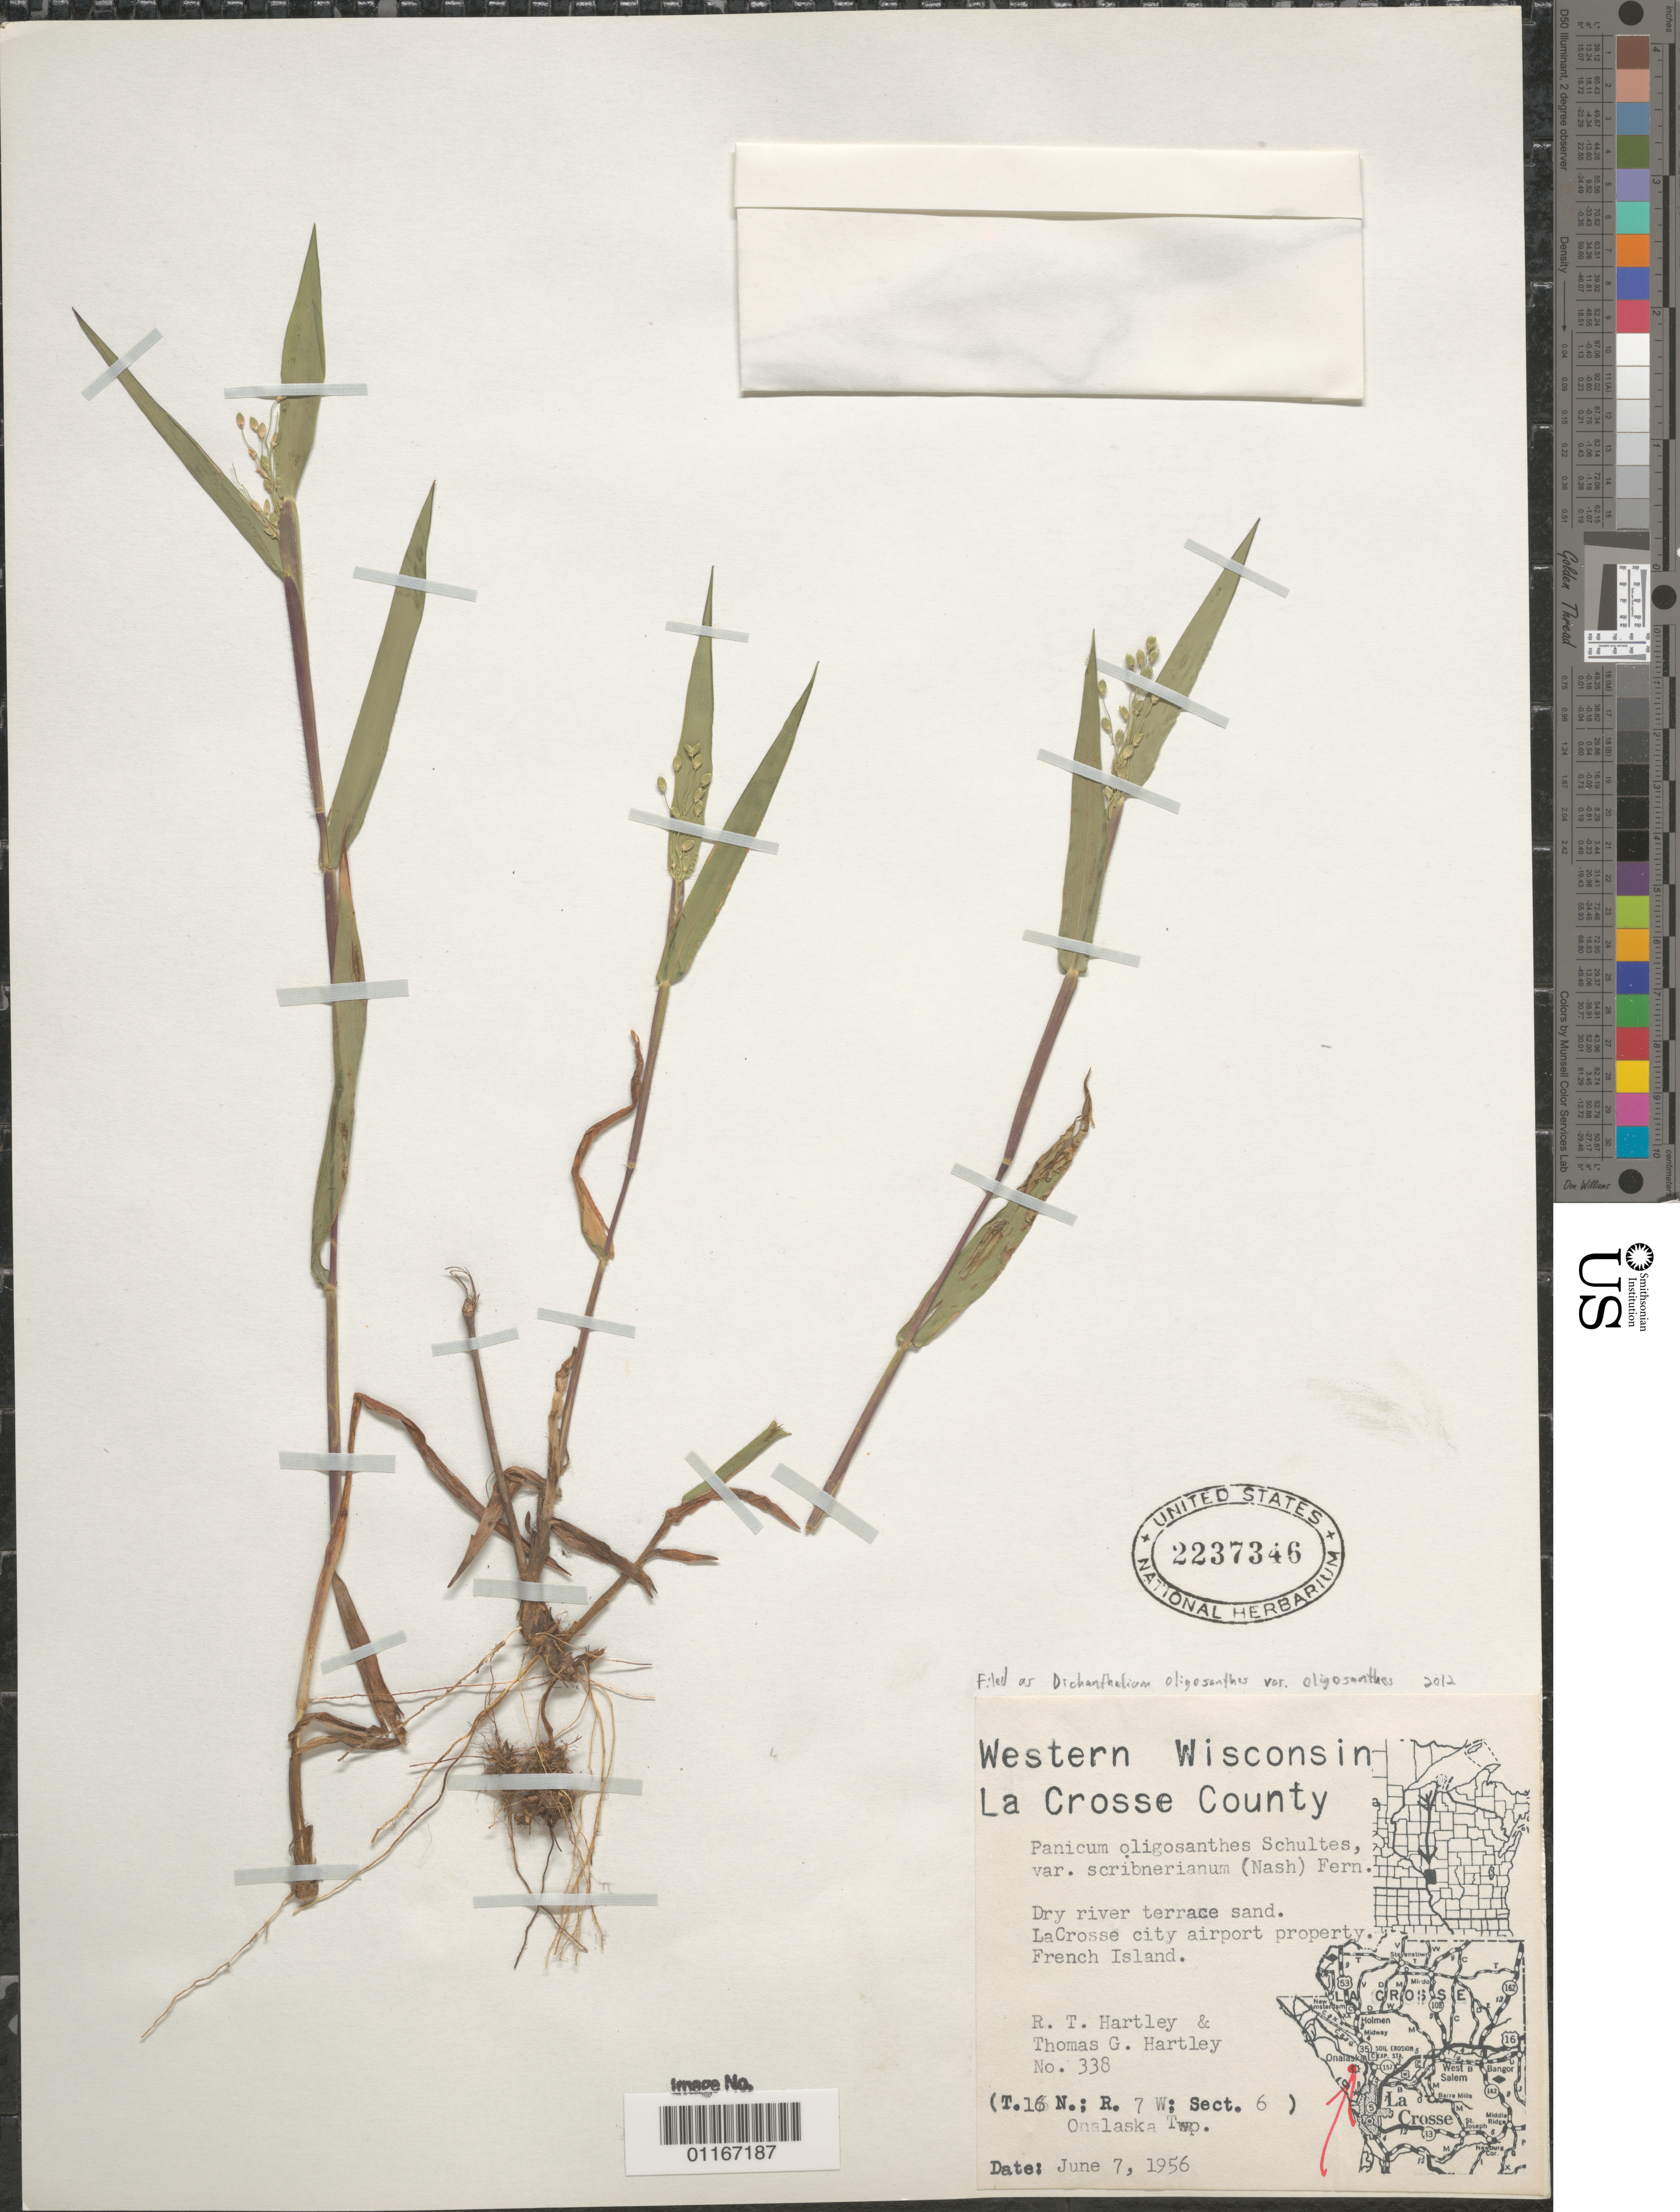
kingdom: Plantae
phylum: Tracheophyta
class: Liliopsida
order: Poales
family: Poaceae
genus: Dichanthelium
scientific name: Dichanthelium oligosanthes var. oligosanthes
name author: (Schult.) Gould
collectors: R. T. Hartley & T. G. Hartley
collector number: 338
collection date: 1956-06-07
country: United States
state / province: Wisconsin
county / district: LaCrosse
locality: LaCrosse City airport property, French Island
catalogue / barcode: US 2237346